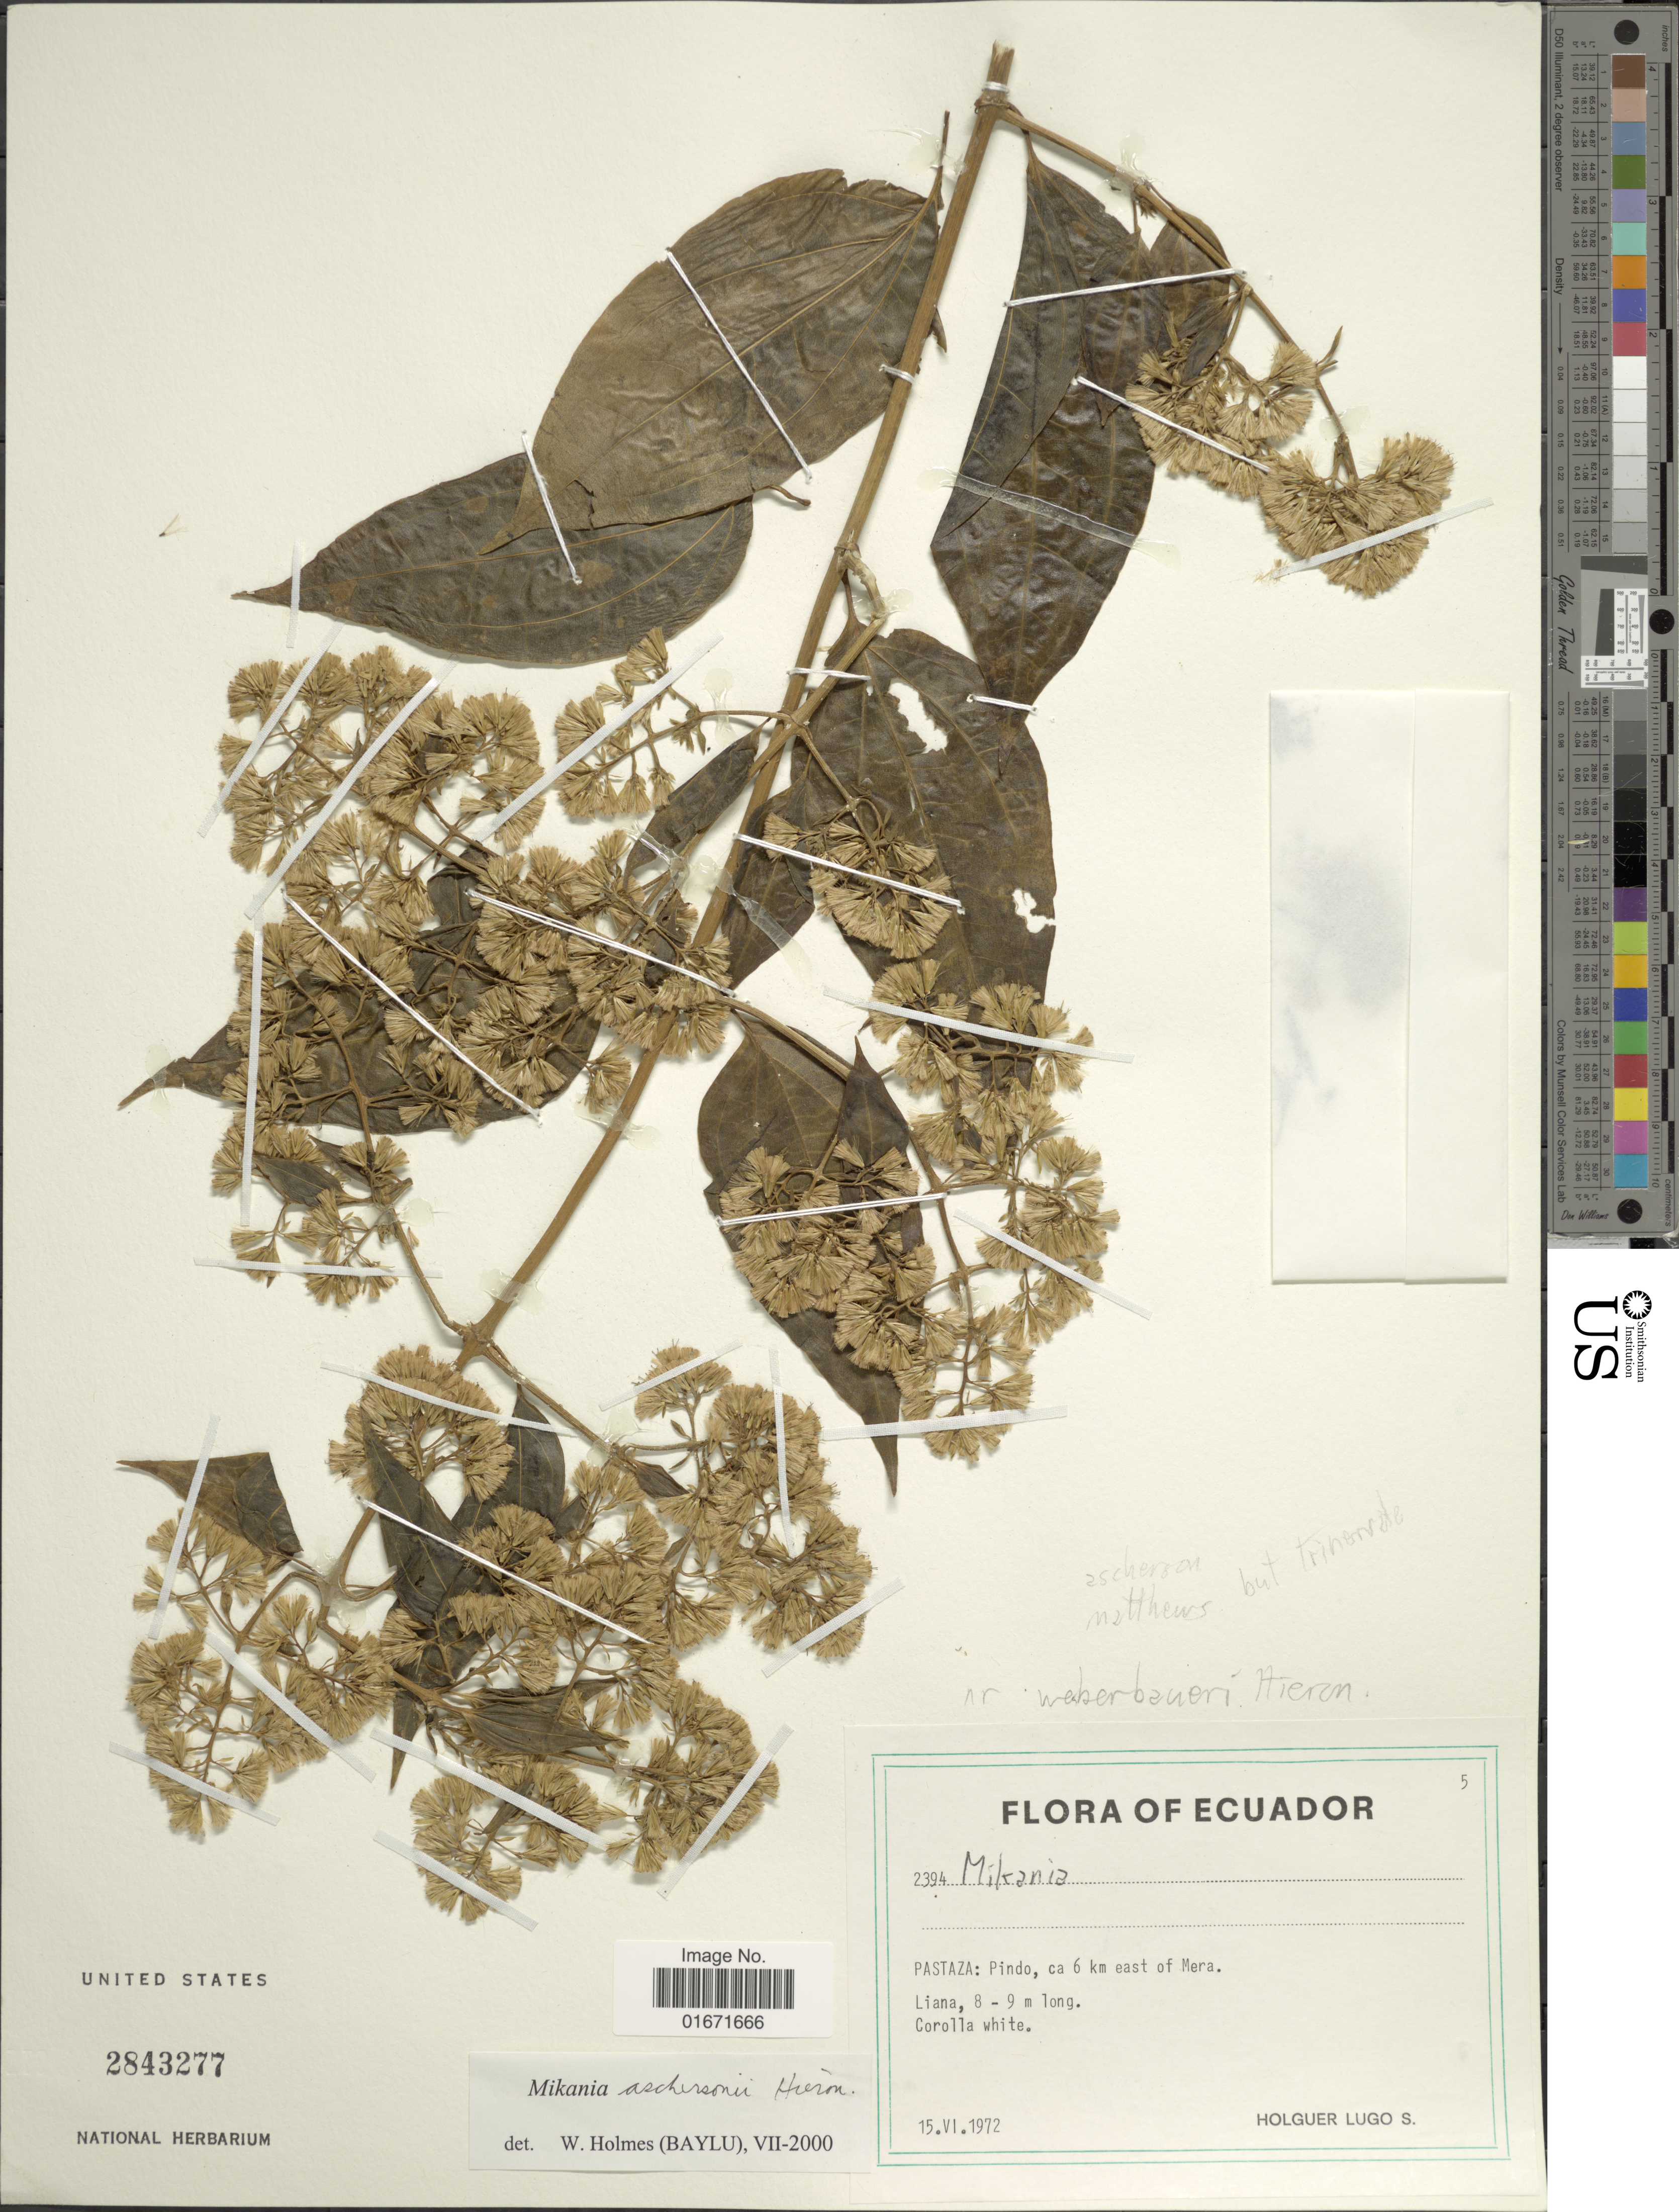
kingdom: Plantae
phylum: Tracheophyta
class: Magnoliopsida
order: Asterales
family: Asteraceae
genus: Mikania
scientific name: Mikania aschersonii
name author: Hieron.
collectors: H. Lugo S.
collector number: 2394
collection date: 1972-06-15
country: Ecuador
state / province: Pastaza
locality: Pastaza: Pindo, ca 6 km east of Mera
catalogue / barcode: US 2843277